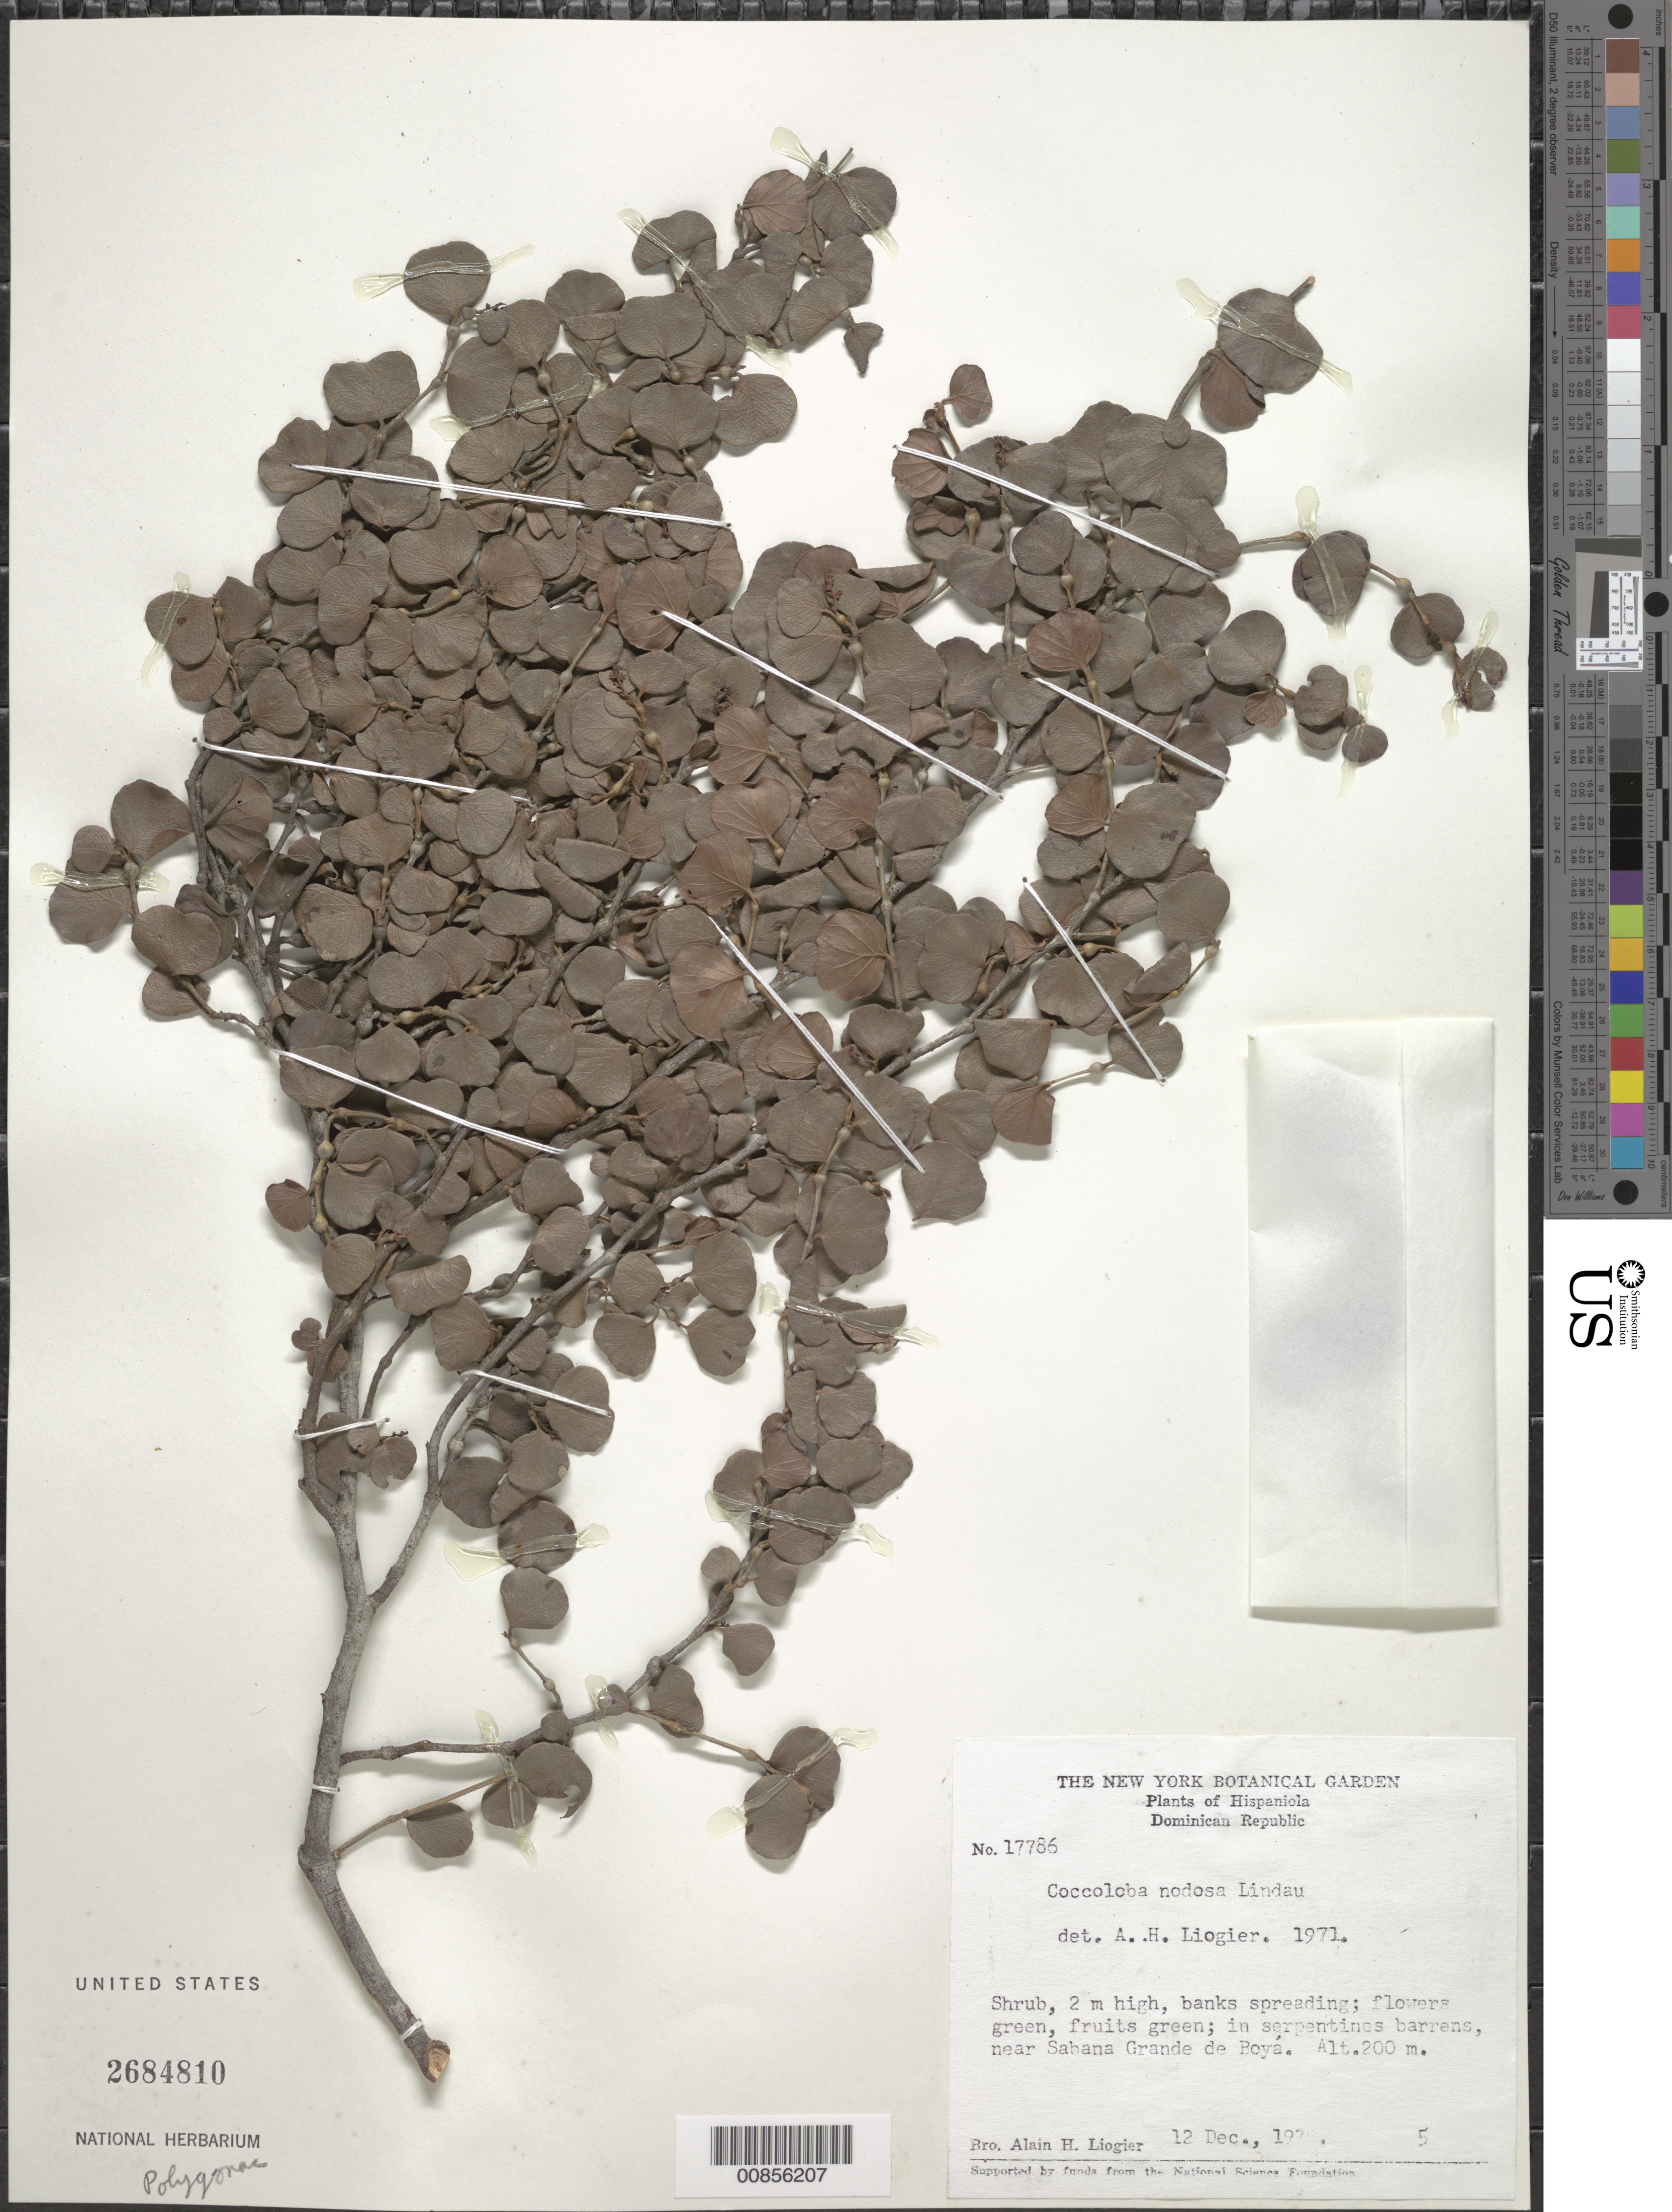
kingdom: Plantae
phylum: Tracheophyta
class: Magnoliopsida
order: Caryophyllales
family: Polygonaceae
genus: Coccoloba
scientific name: Coccoloba nodosa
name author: Lindau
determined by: Liogier, Alain H.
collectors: A. H. Liogier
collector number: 17786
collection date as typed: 12 Dec 1970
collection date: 1970-12-12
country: Dominican Republic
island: Hispaniola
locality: Near Sabana Grande de Boyá.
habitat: Serpentine barrens.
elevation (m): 200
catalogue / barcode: US 2684810